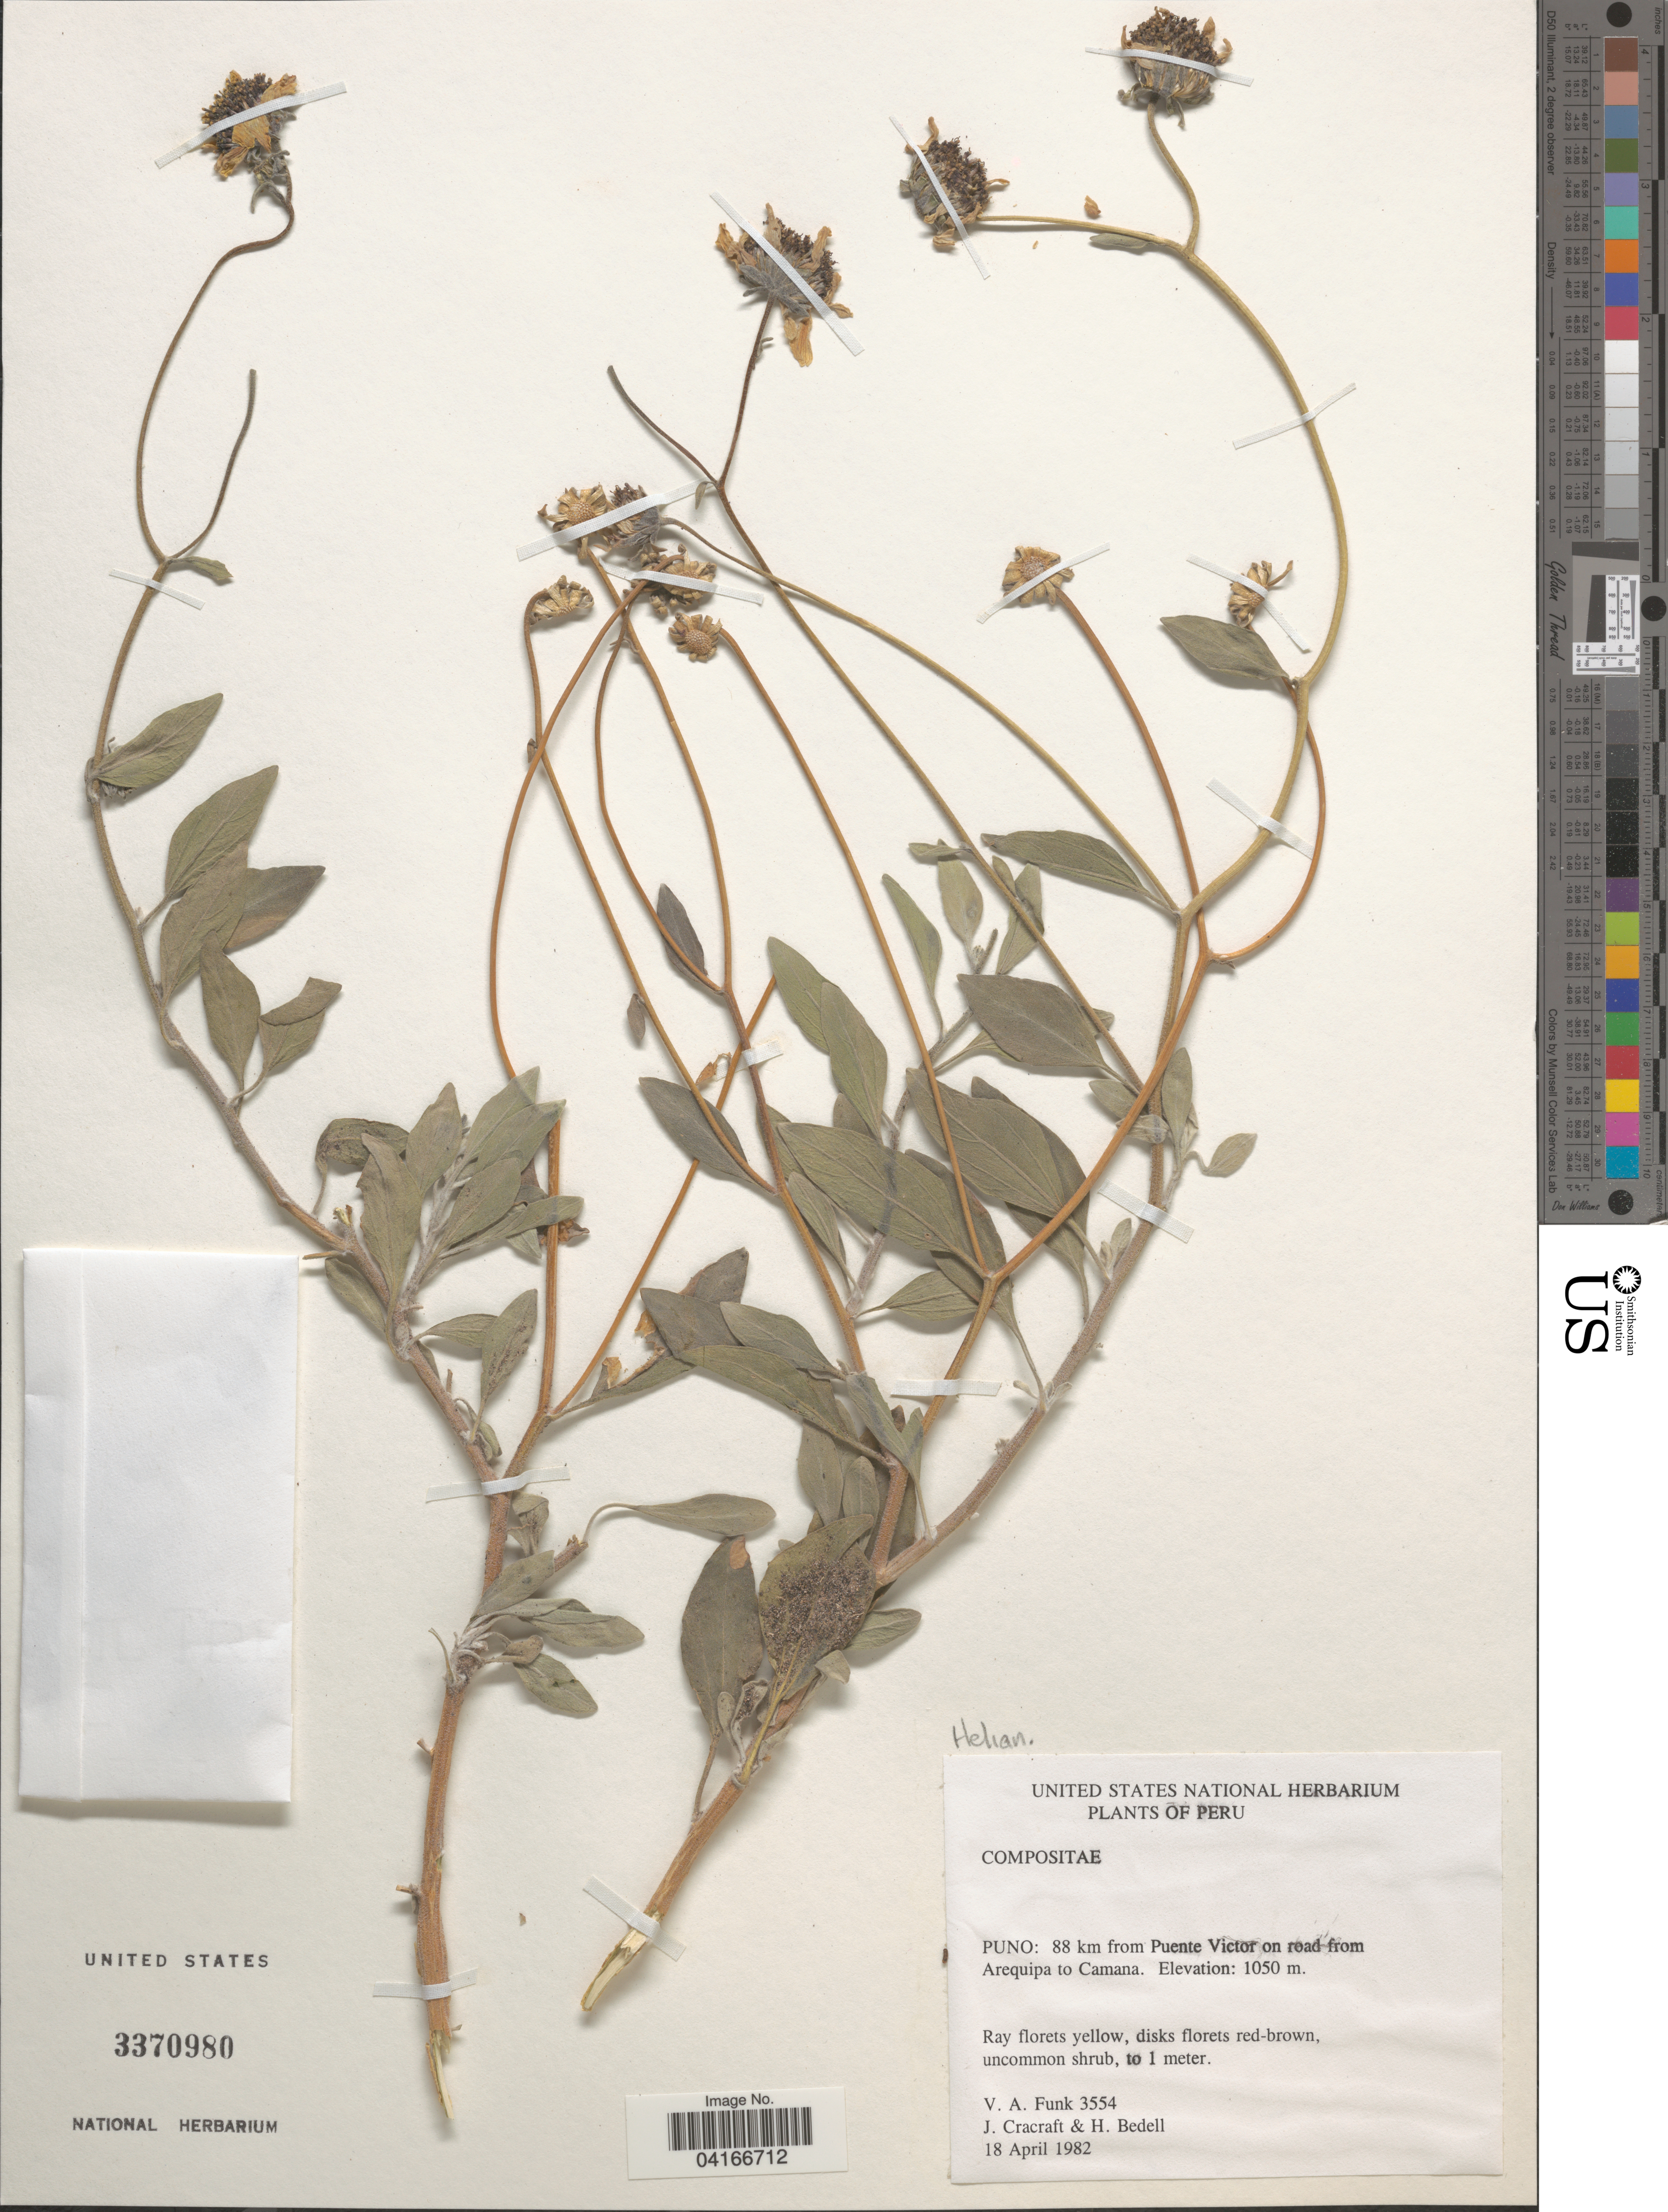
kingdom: Plantae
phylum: Tracheophyta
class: Magnoliopsida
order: Asterales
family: Asteraceae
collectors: V. Funk, J. L. Cracraft & H. Bedell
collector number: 3554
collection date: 1982-04-18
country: Peru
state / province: Puno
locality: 88 km from Puente Victor on road from Arequipa to Camana.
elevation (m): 1050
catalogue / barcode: US 3370980